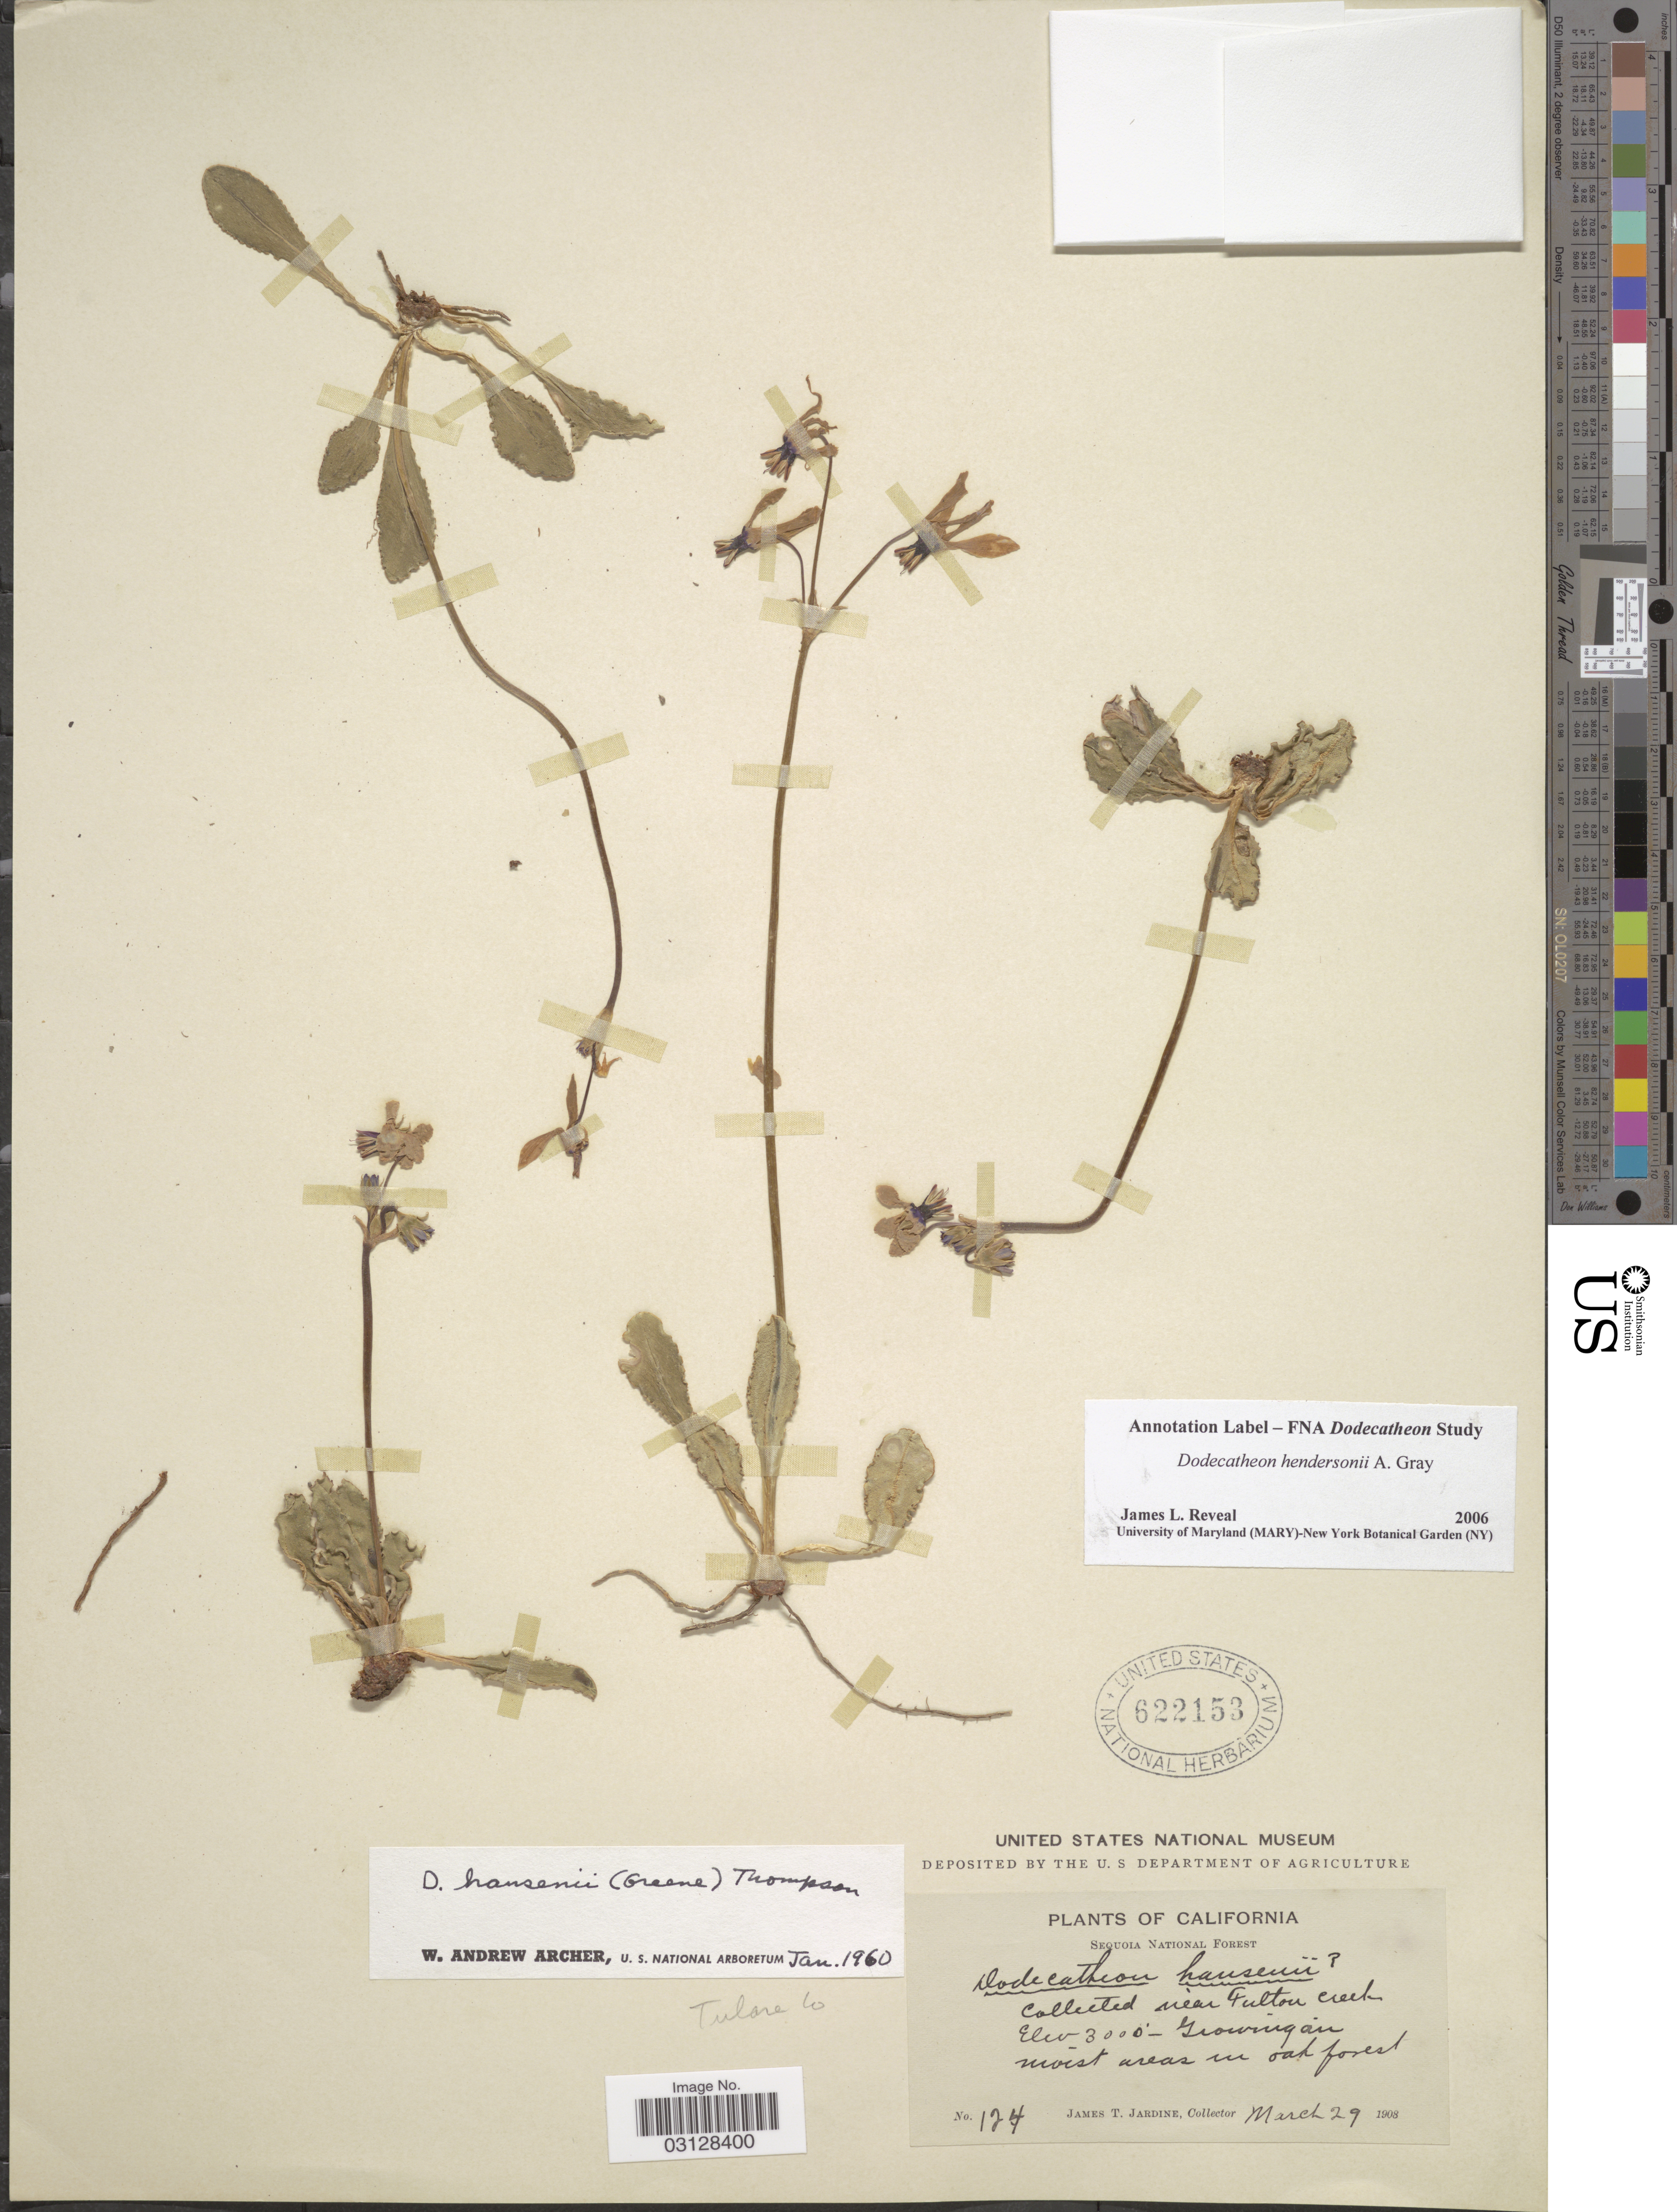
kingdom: Plantae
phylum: Tracheophyta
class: Magnoliopsida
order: Ericales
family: Primulaceae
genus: Dodecatheon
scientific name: Dodecatheon hansenii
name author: (Greene) H.J. Thomps.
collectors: J. T. Jardine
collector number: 124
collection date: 1908-03-29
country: United States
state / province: California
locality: Sequoia National Forest. Near Fulton Creek.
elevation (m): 914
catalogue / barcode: US 622153